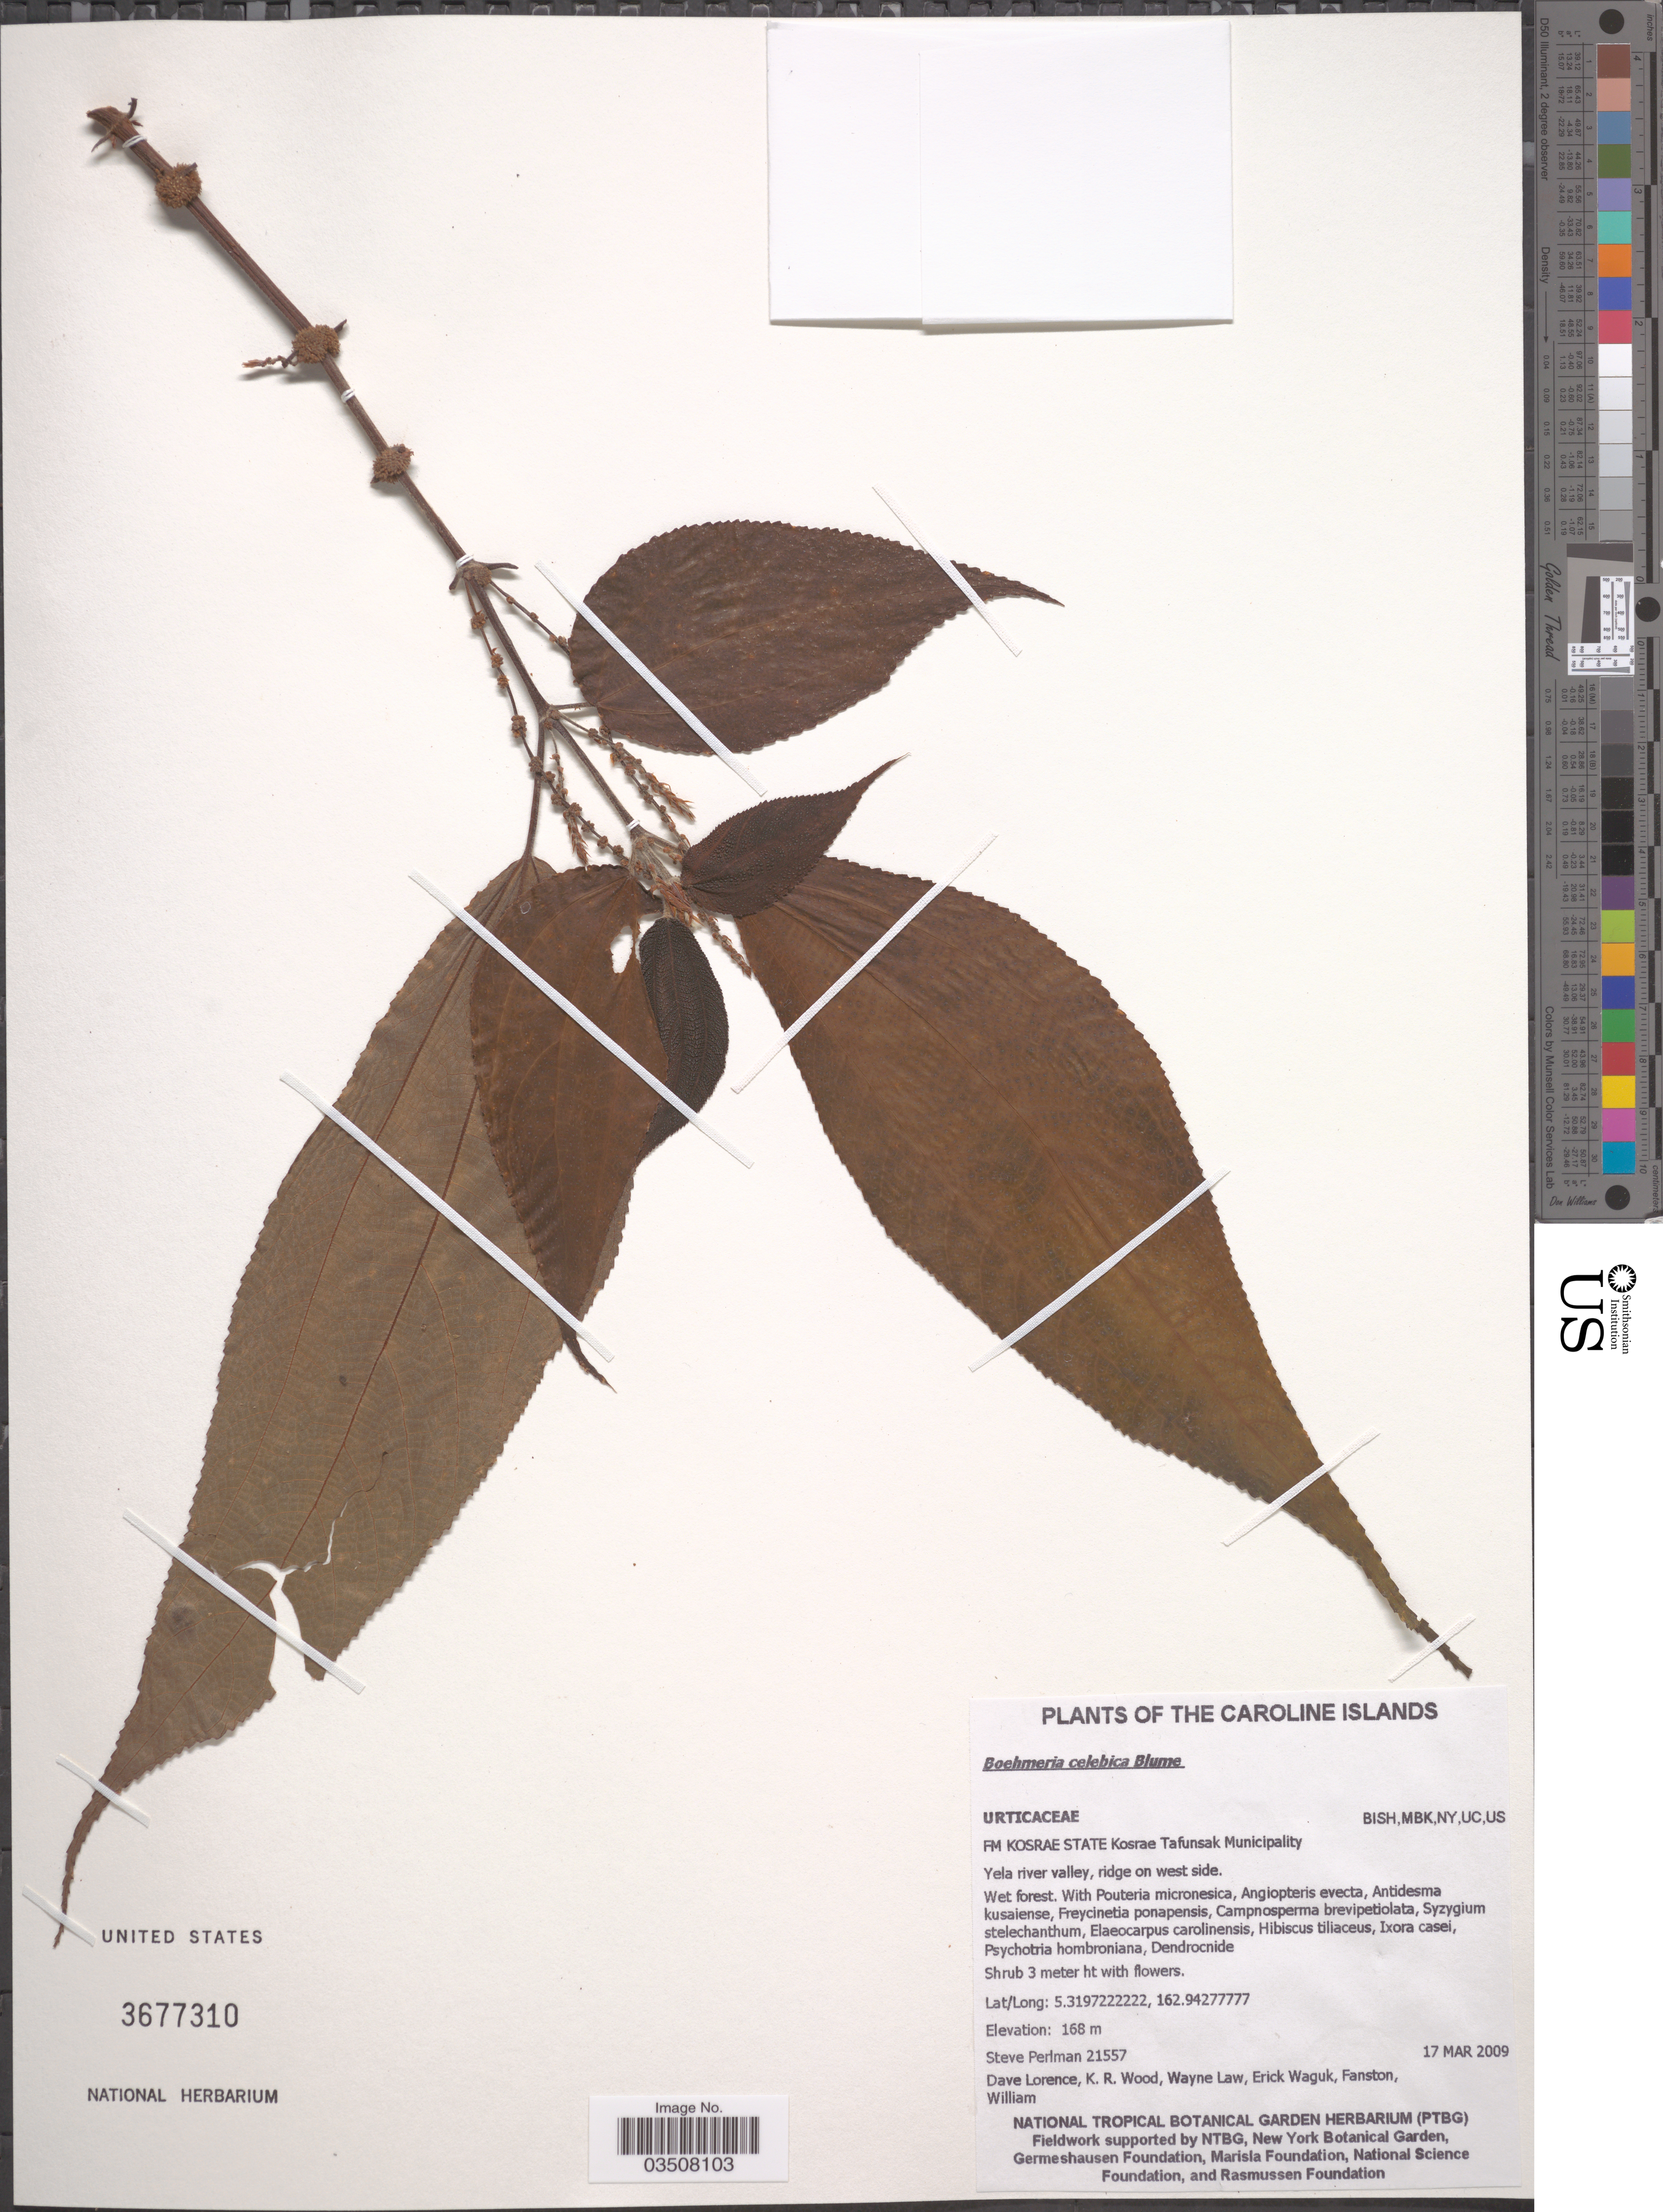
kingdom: Plantae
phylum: Tracheophyta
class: Magnoliopsida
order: Rosales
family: Urticaceae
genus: Boehmeria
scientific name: Boehmeria celebica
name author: Blume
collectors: S. Perlman, D. Lorence, K. R. Wood, W. Law & et al.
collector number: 21557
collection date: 2009-03-17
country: Micronesia, Federated States of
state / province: Kosrae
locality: The Caroline Islands. FM Kosrae State Kosrae Tafunsak Municipality. Yela river valley, ridge on west side.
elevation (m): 168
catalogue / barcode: US 3677310